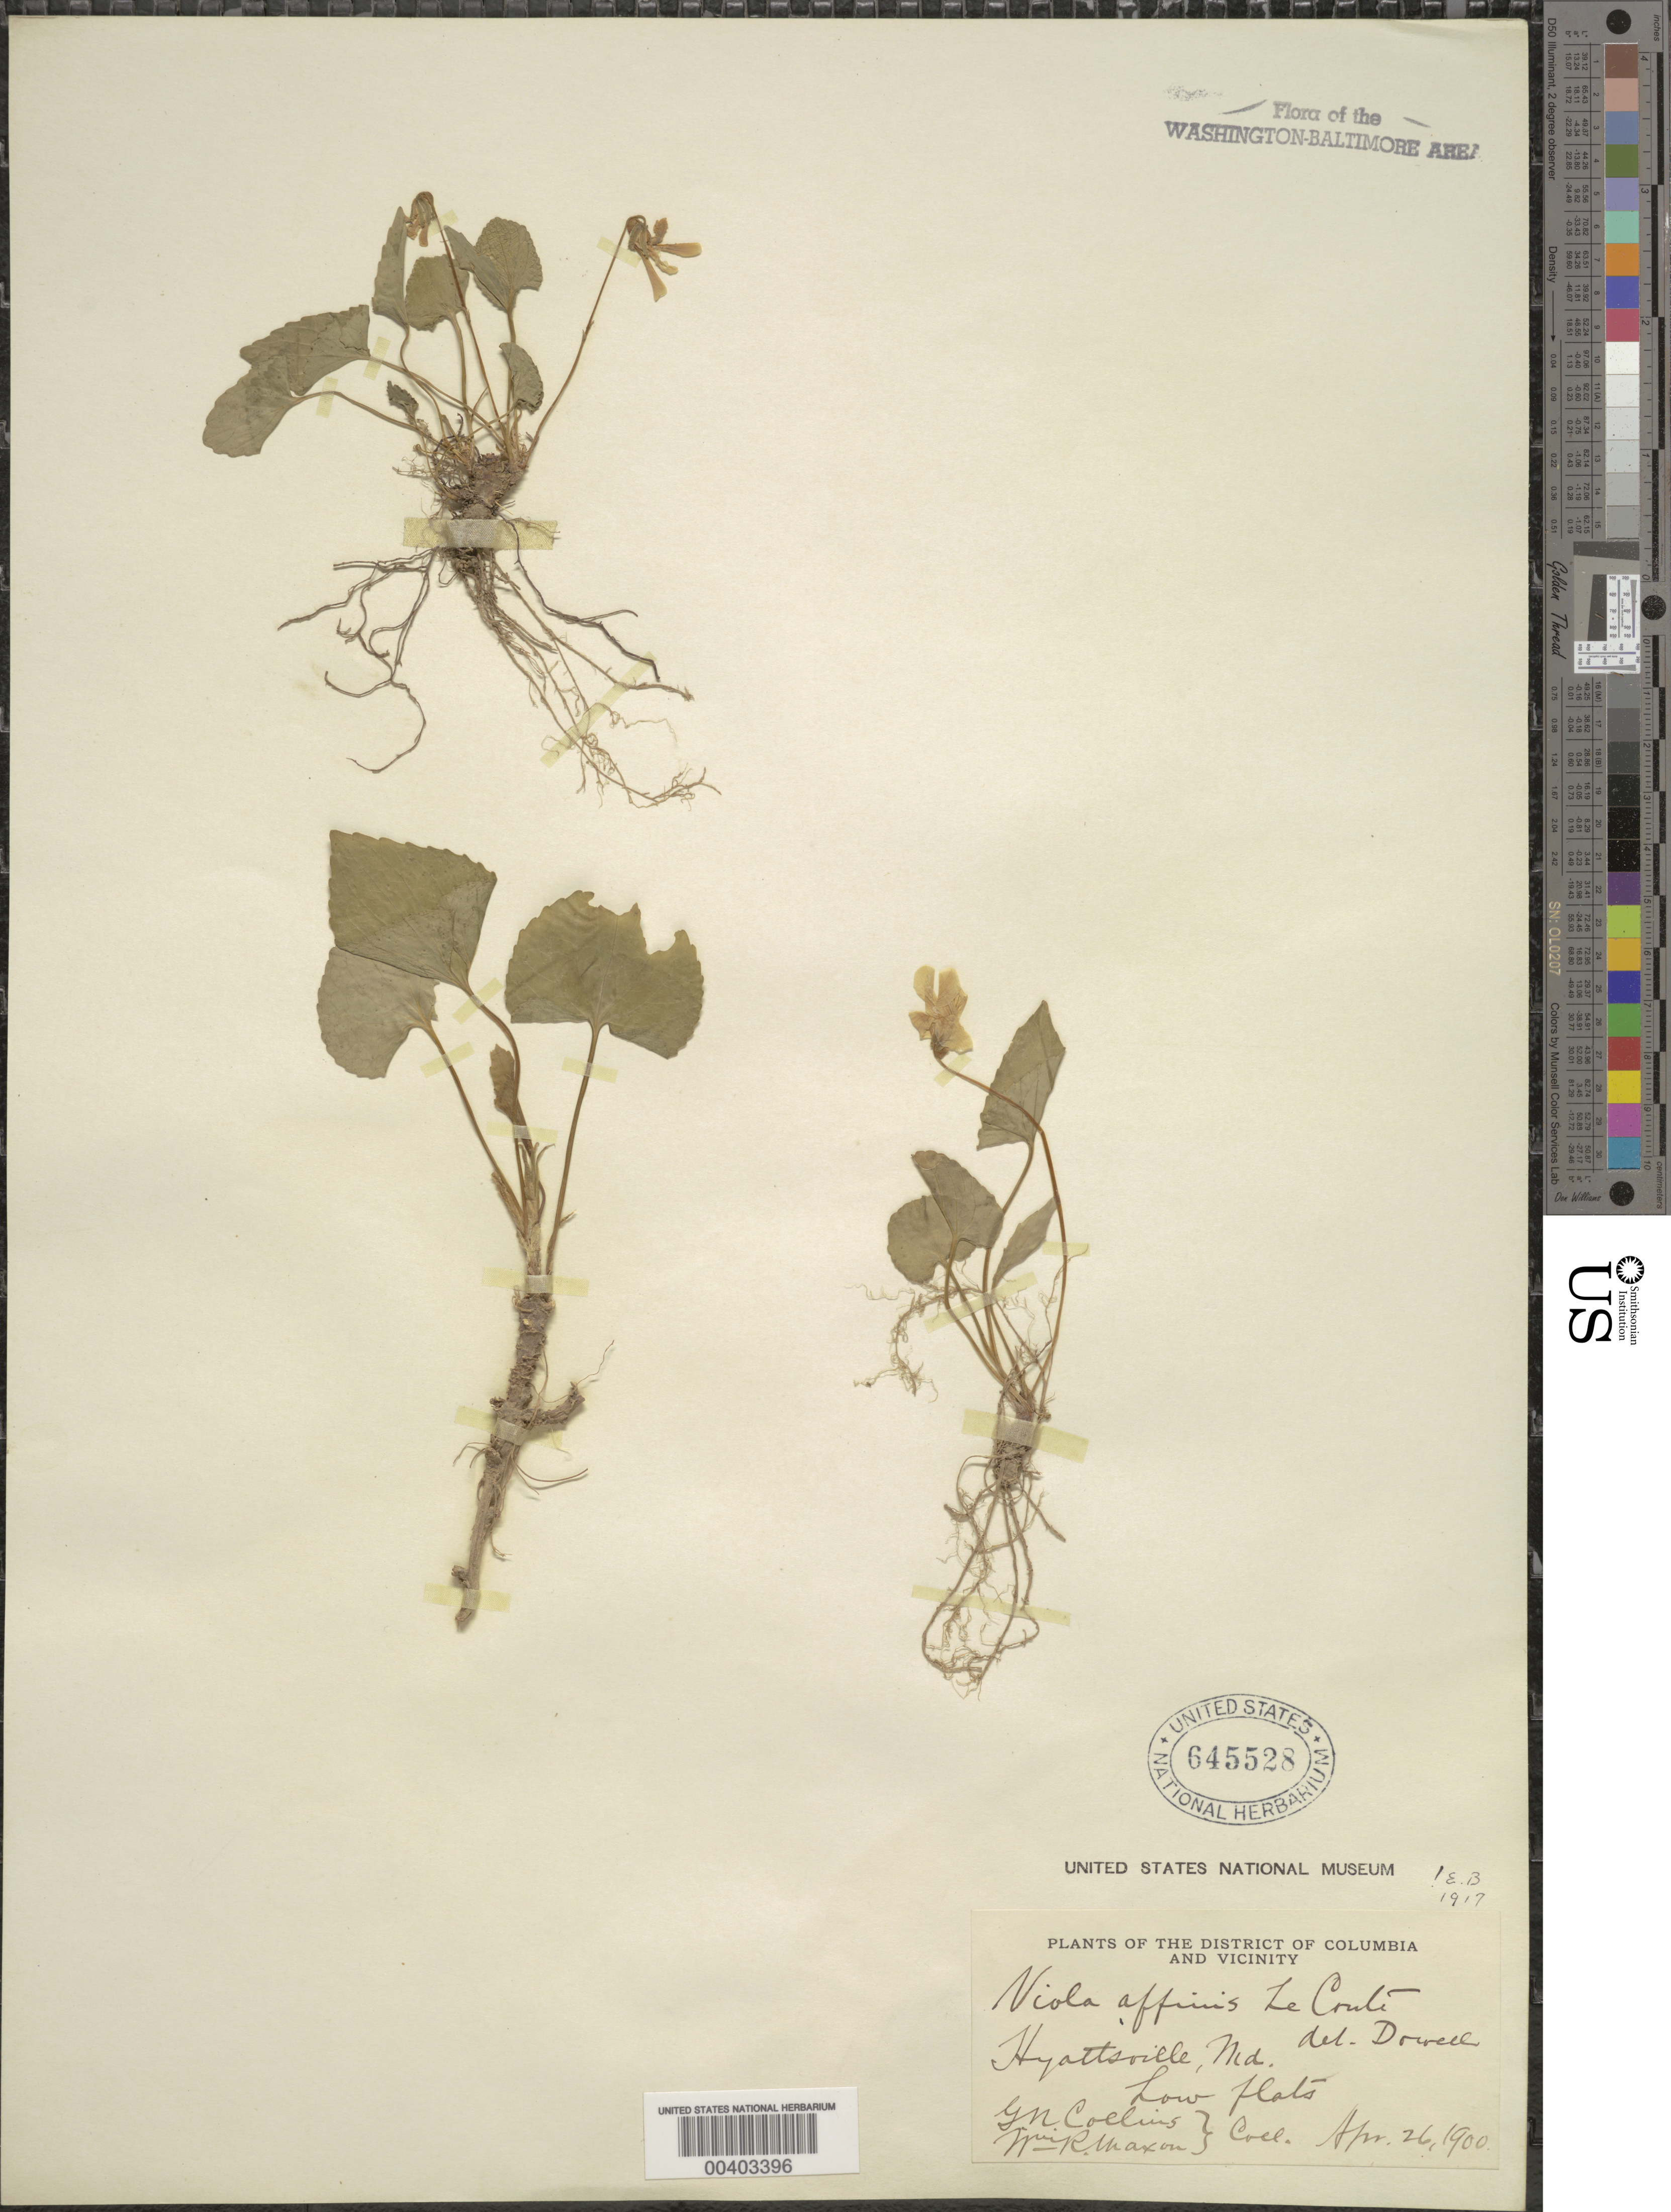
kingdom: Plantae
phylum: Tracheophyta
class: Magnoliopsida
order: Malpighiales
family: Violaceae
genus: Viola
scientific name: Viola sororia var. affinis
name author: (LeConte) McKinney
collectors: G. Collins & W. R. Maxon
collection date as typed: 26 Apr 1900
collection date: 1900-04-26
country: United States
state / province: Maryland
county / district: Montgomery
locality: Hyattsville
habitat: Low flats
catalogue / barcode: US 645528